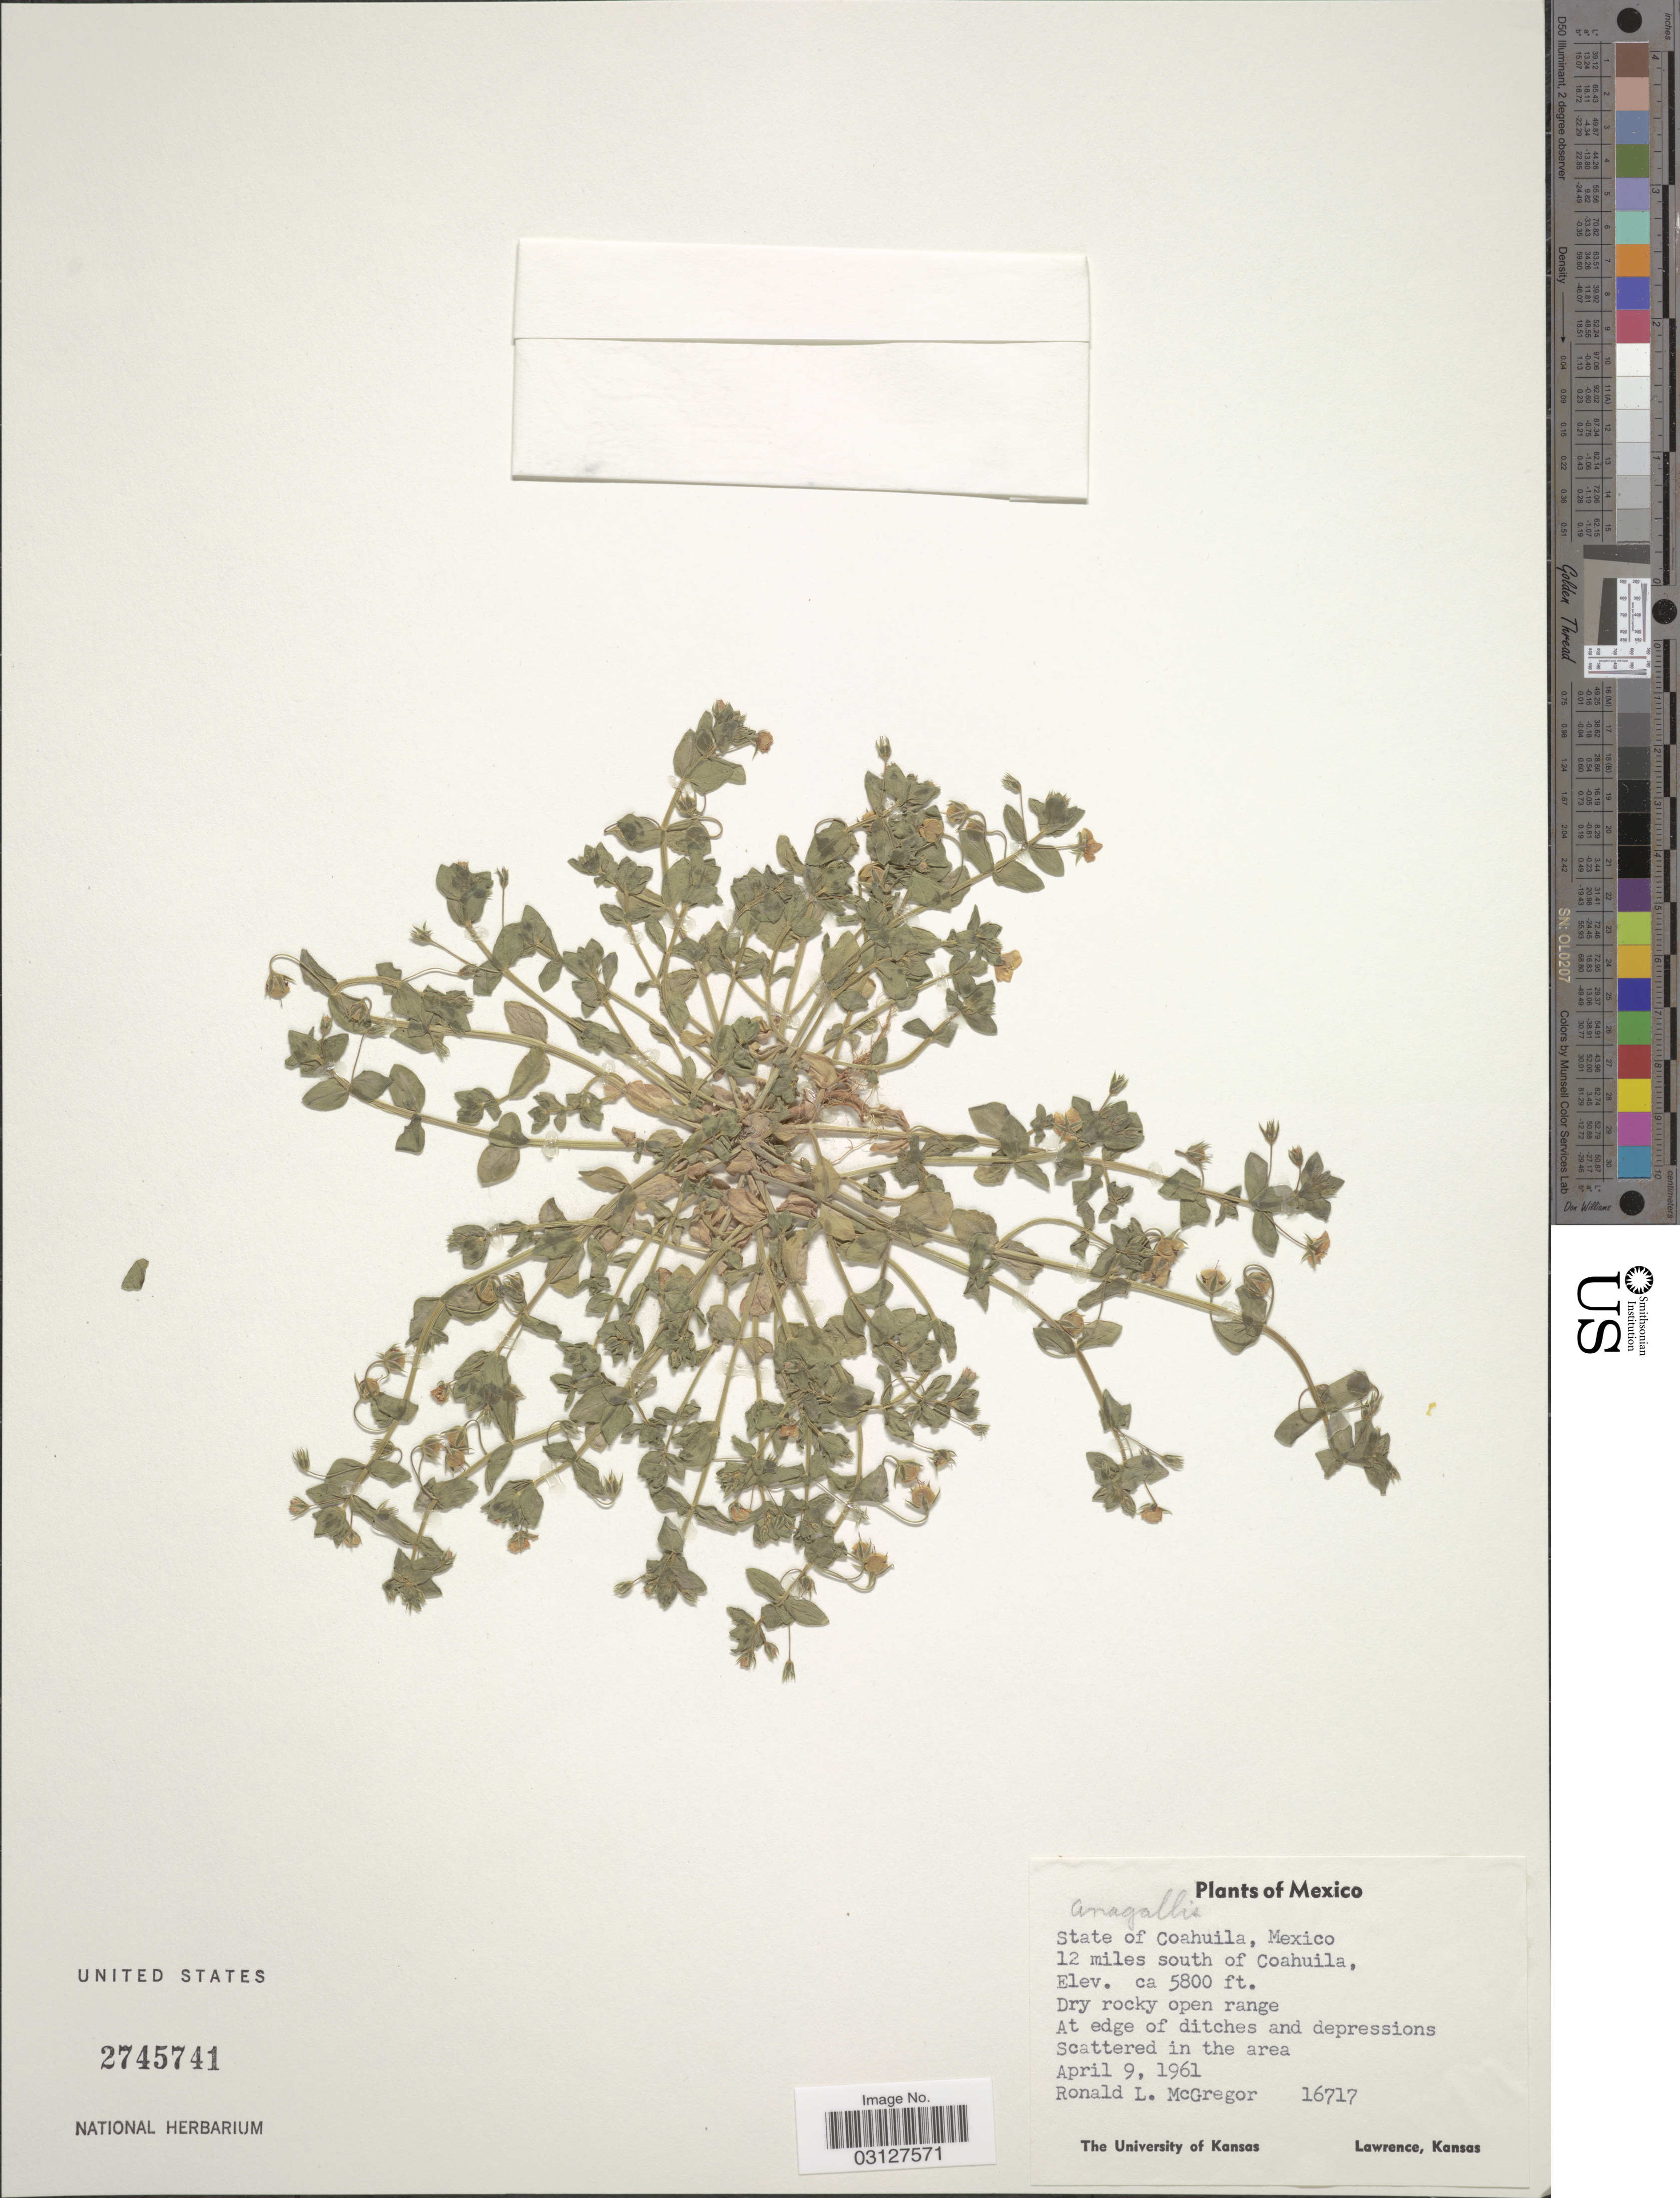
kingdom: Plantae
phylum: Tracheophyta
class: Magnoliopsida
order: Ericales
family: Primulaceae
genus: Anagallis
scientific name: Anagallis sp.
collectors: R. McGregor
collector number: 16717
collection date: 1961-04-09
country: Mexico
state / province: Coahuila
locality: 12 miles south of Coahuila.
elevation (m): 1768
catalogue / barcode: US 2745741